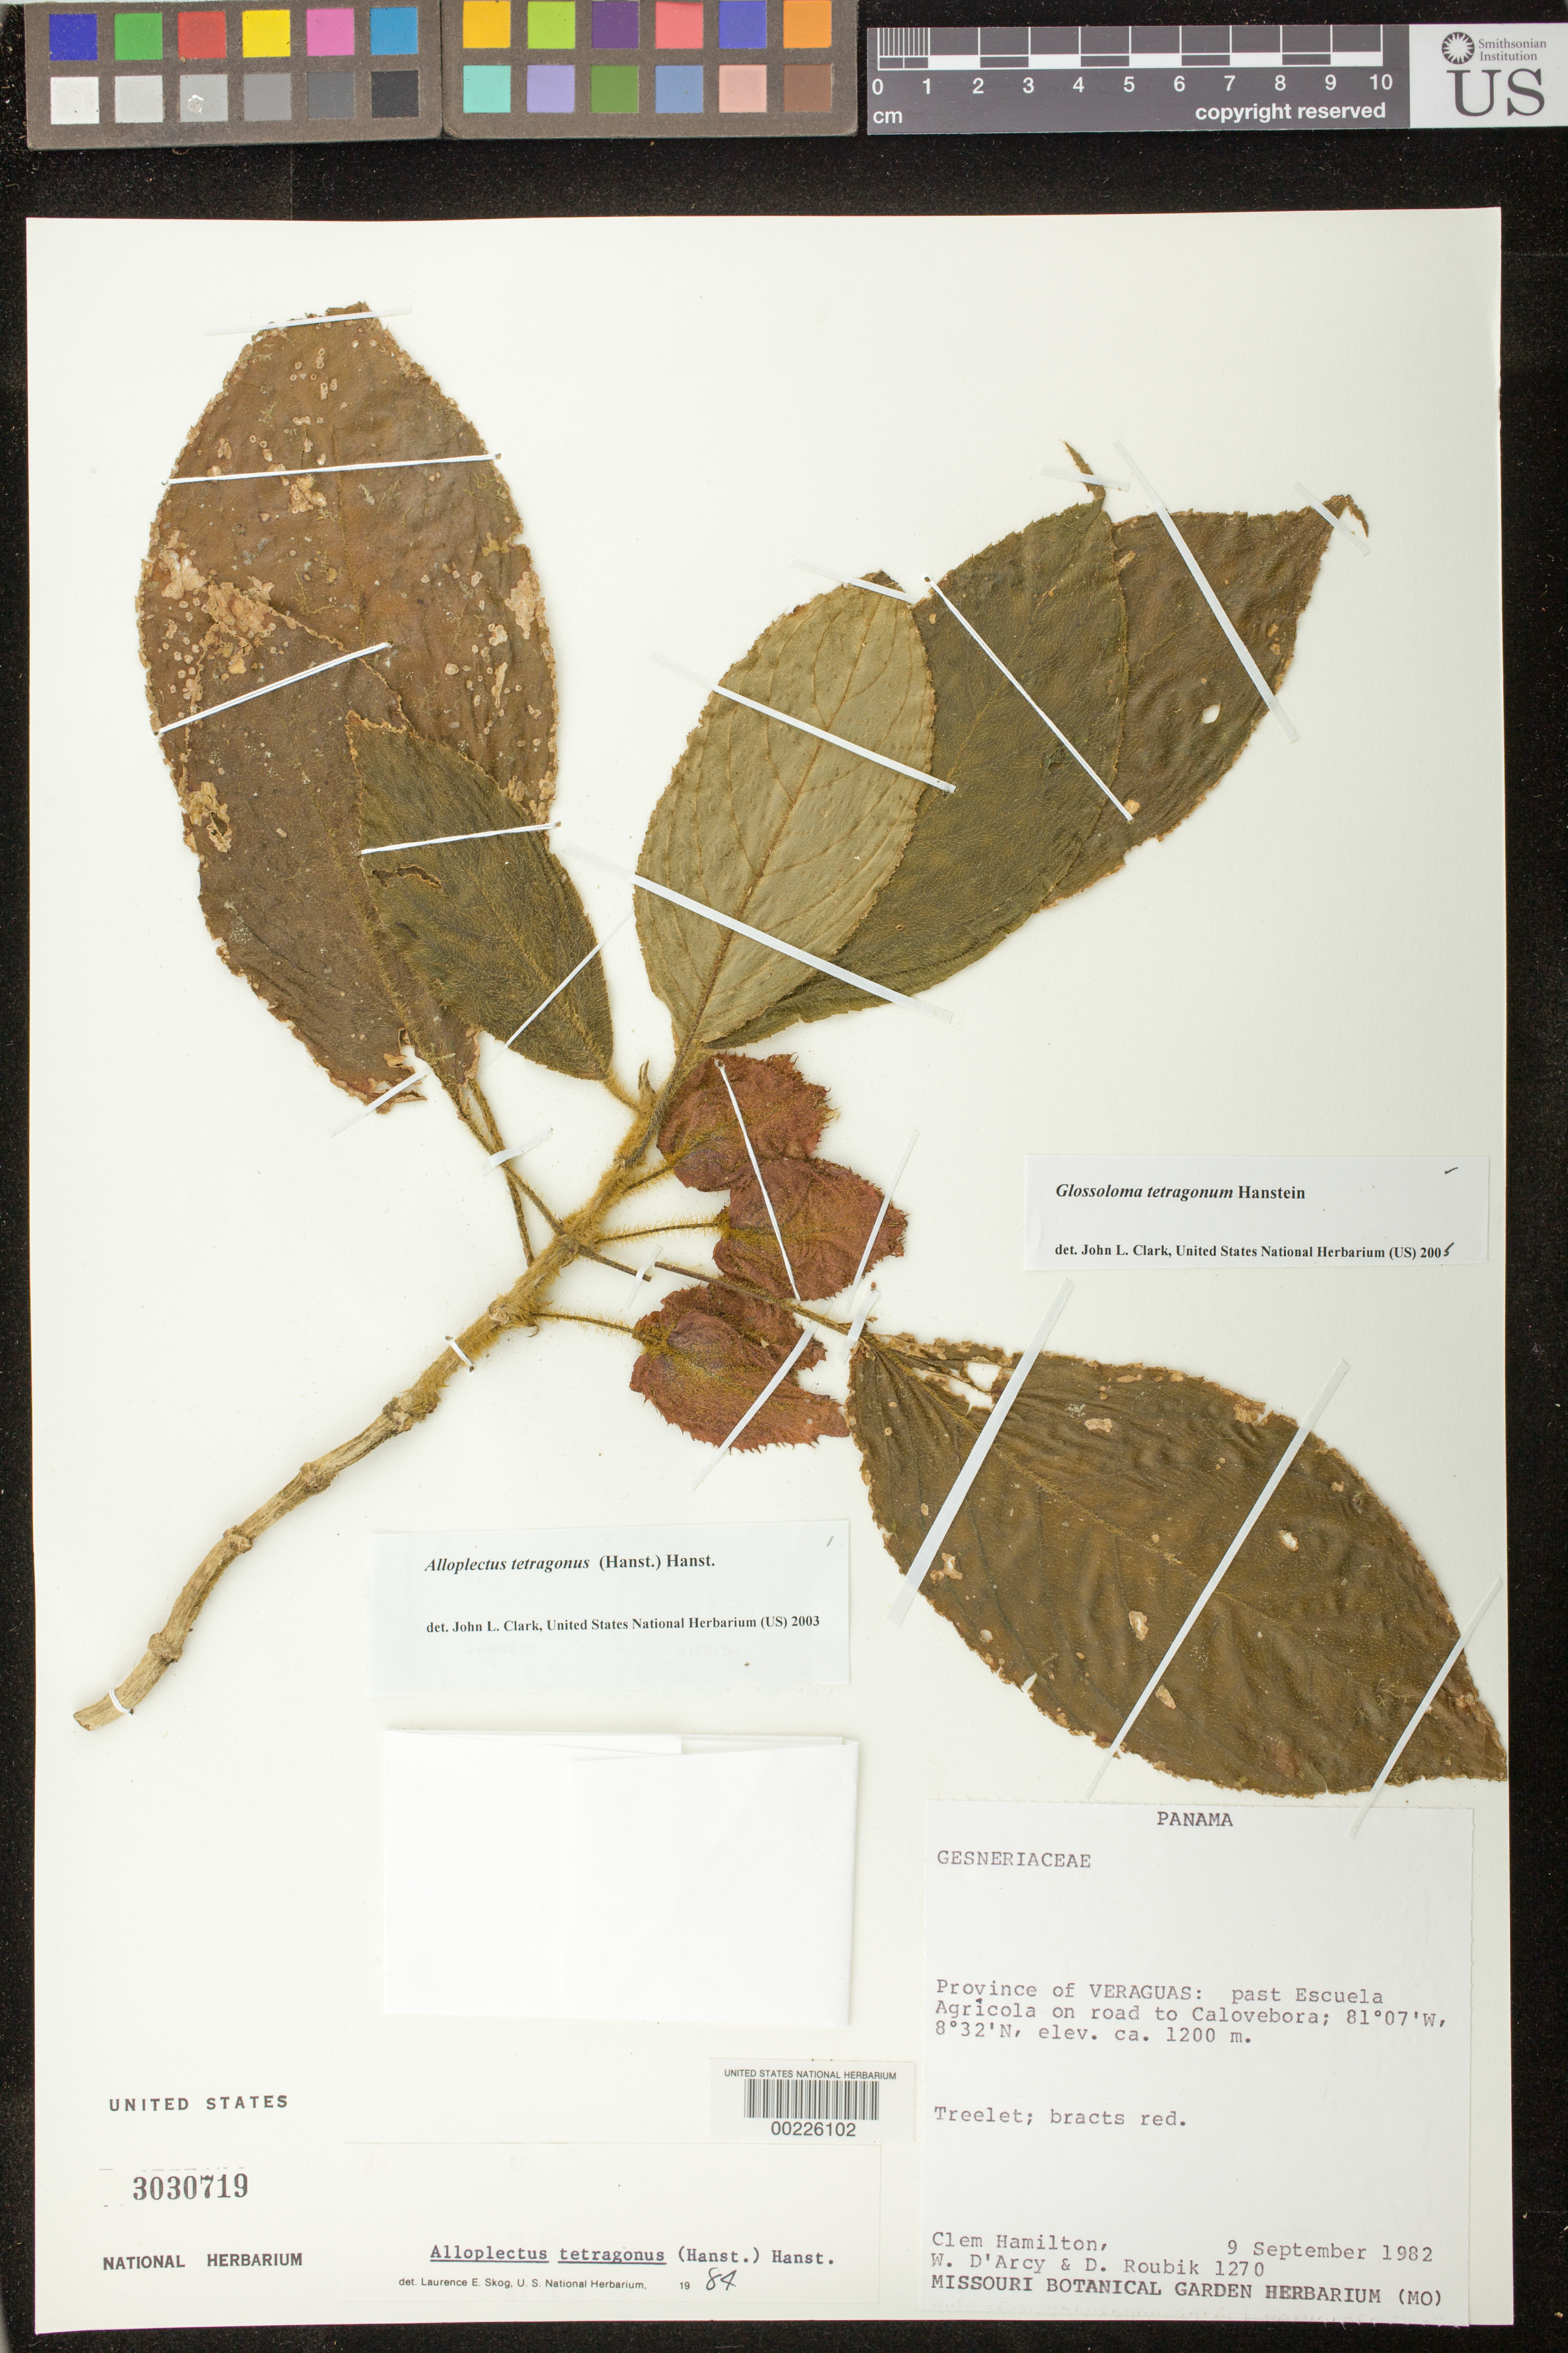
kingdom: Plantae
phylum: Tracheophyta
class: Magnoliopsida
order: Lamiales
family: Gesneriaceae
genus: Glossoloma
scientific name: Glossoloma tetragonum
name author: Hanst.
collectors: C. Hamilton, W. G. D'Arcy & D. Roubik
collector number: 1270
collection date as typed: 09 Sep 1982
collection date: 1982-09-09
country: Panama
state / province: Veraguas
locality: Past Escuela Agricola on road to Calovebora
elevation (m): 1200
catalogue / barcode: US 3030719